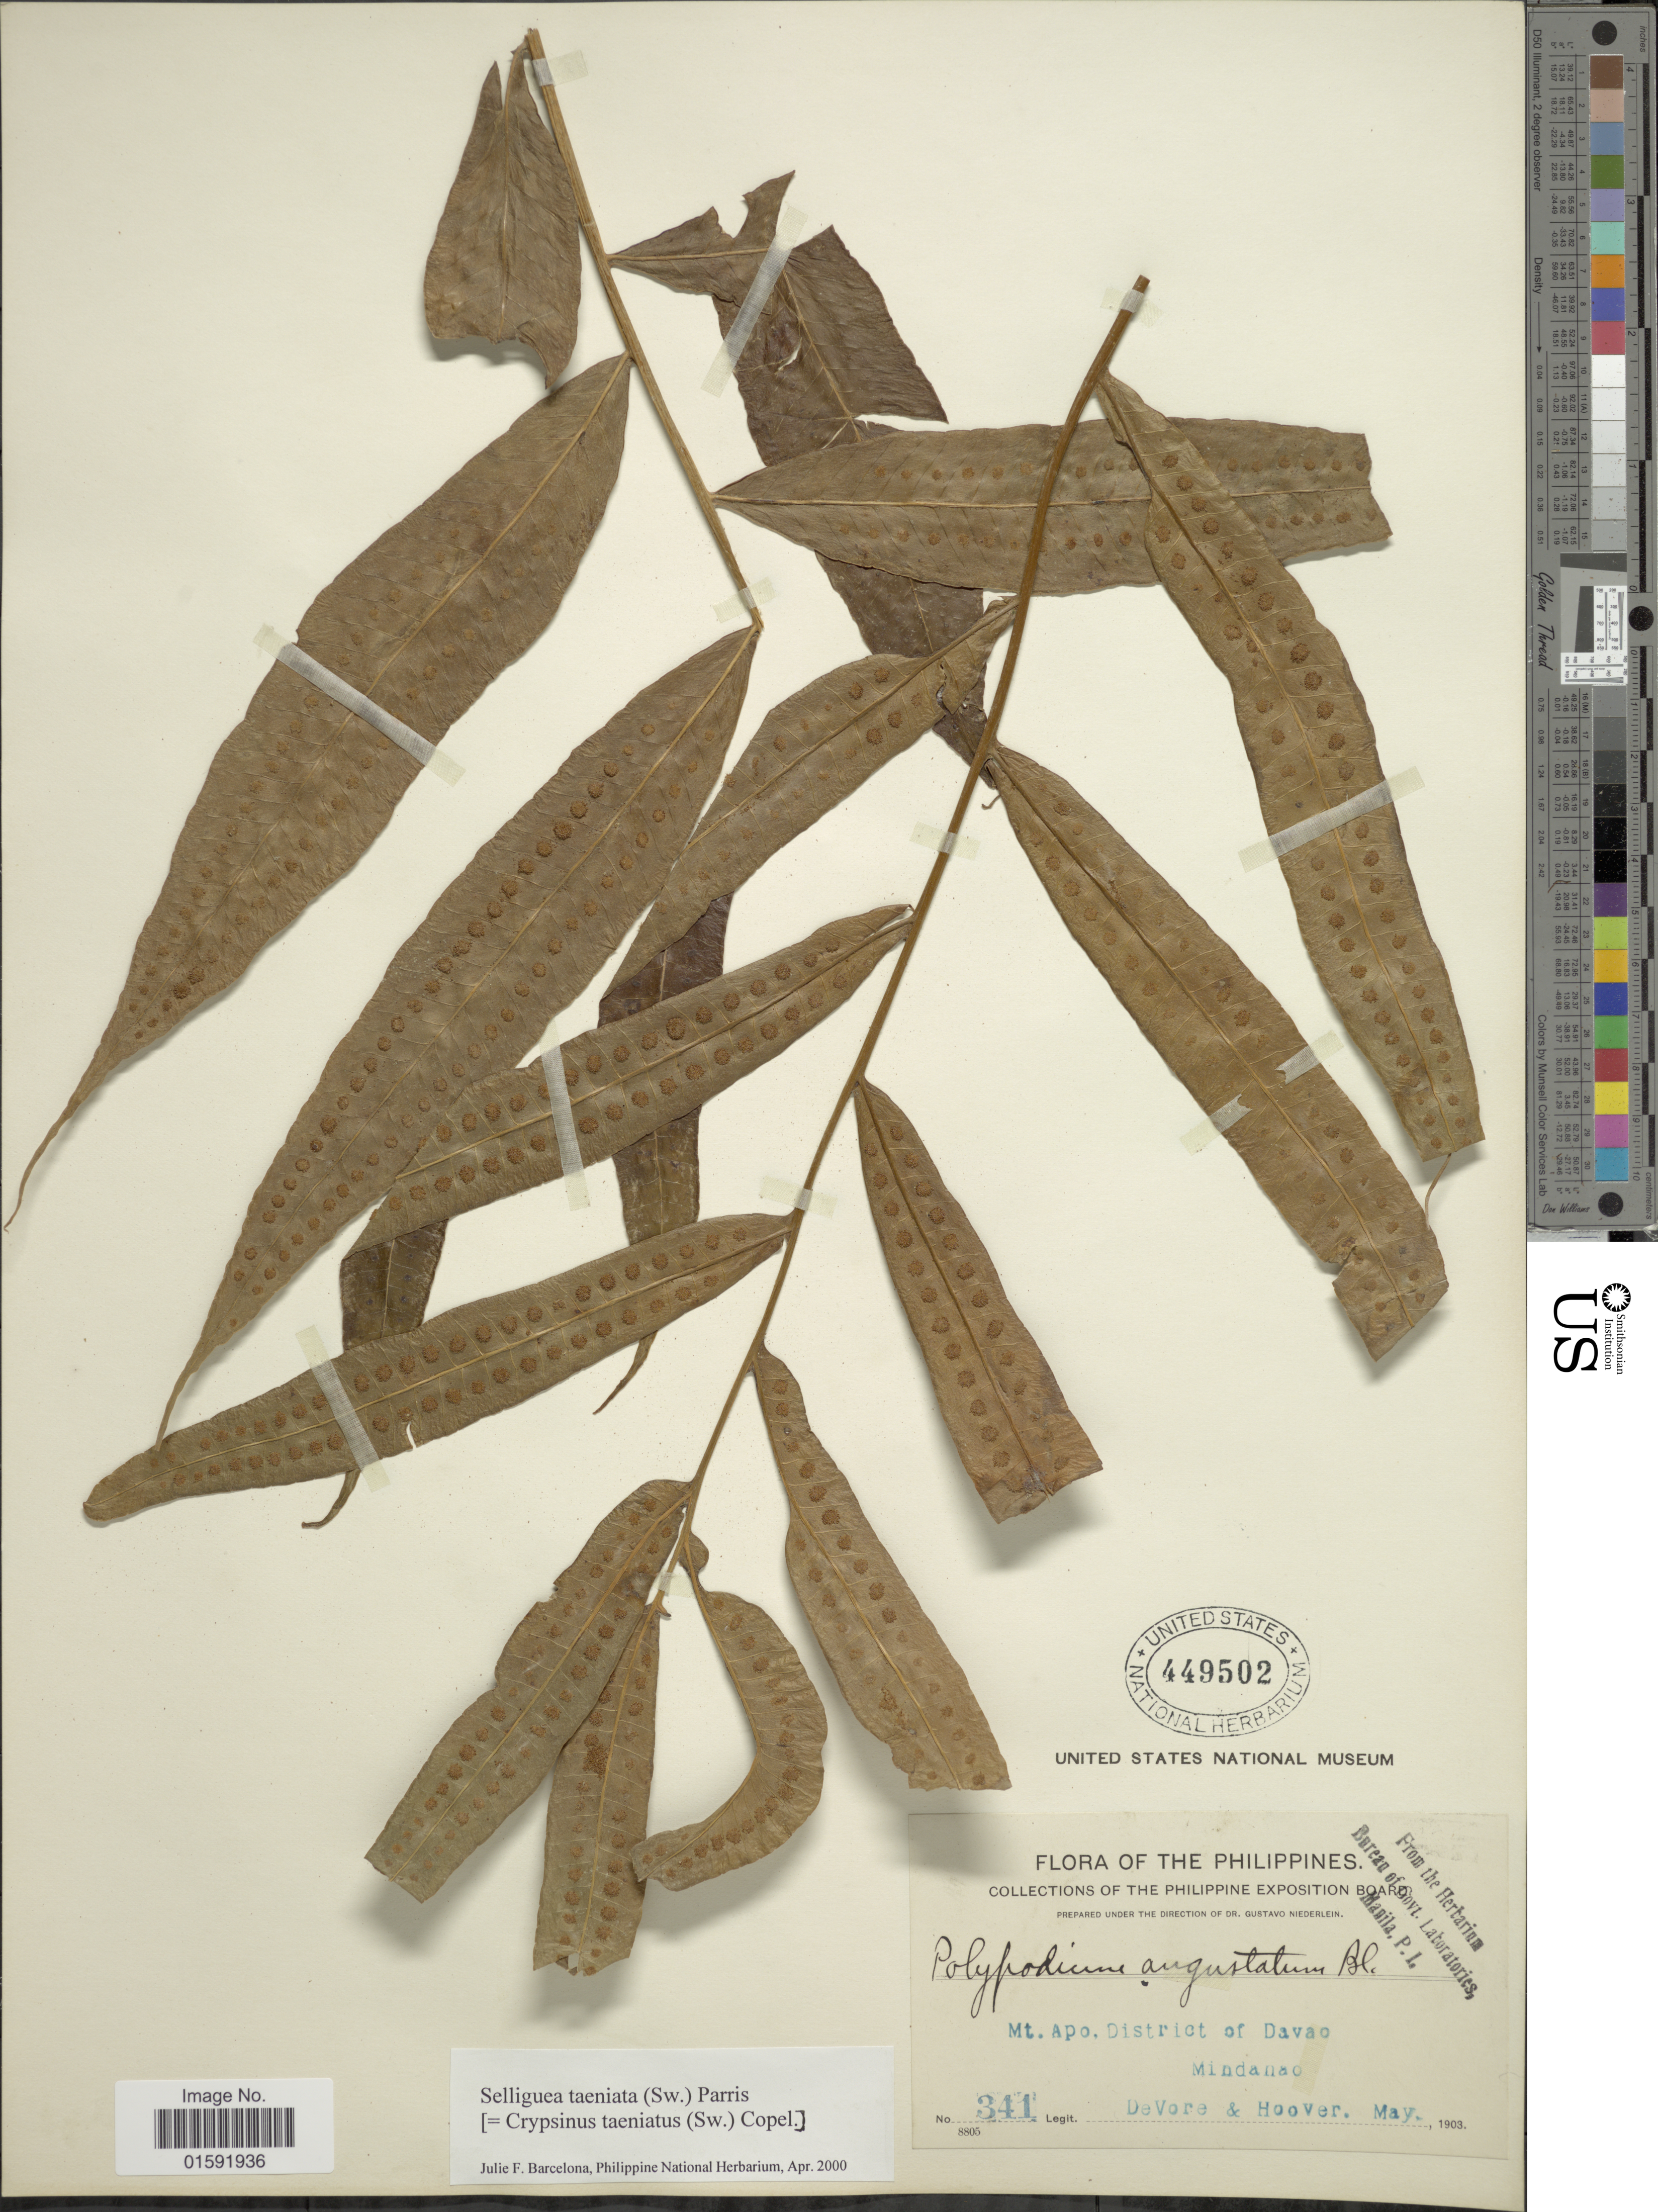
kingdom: Plantae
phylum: Tracheophyta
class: Polypodiopsida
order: Polypodiales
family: Polypodiaceae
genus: Selliguea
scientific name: Selliguea taeniata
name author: Parris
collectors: -. DeVore & -- Hoover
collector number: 341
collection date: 1903-05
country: Philippines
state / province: Davao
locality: Mt. Apo, Mindanao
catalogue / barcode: US 449502